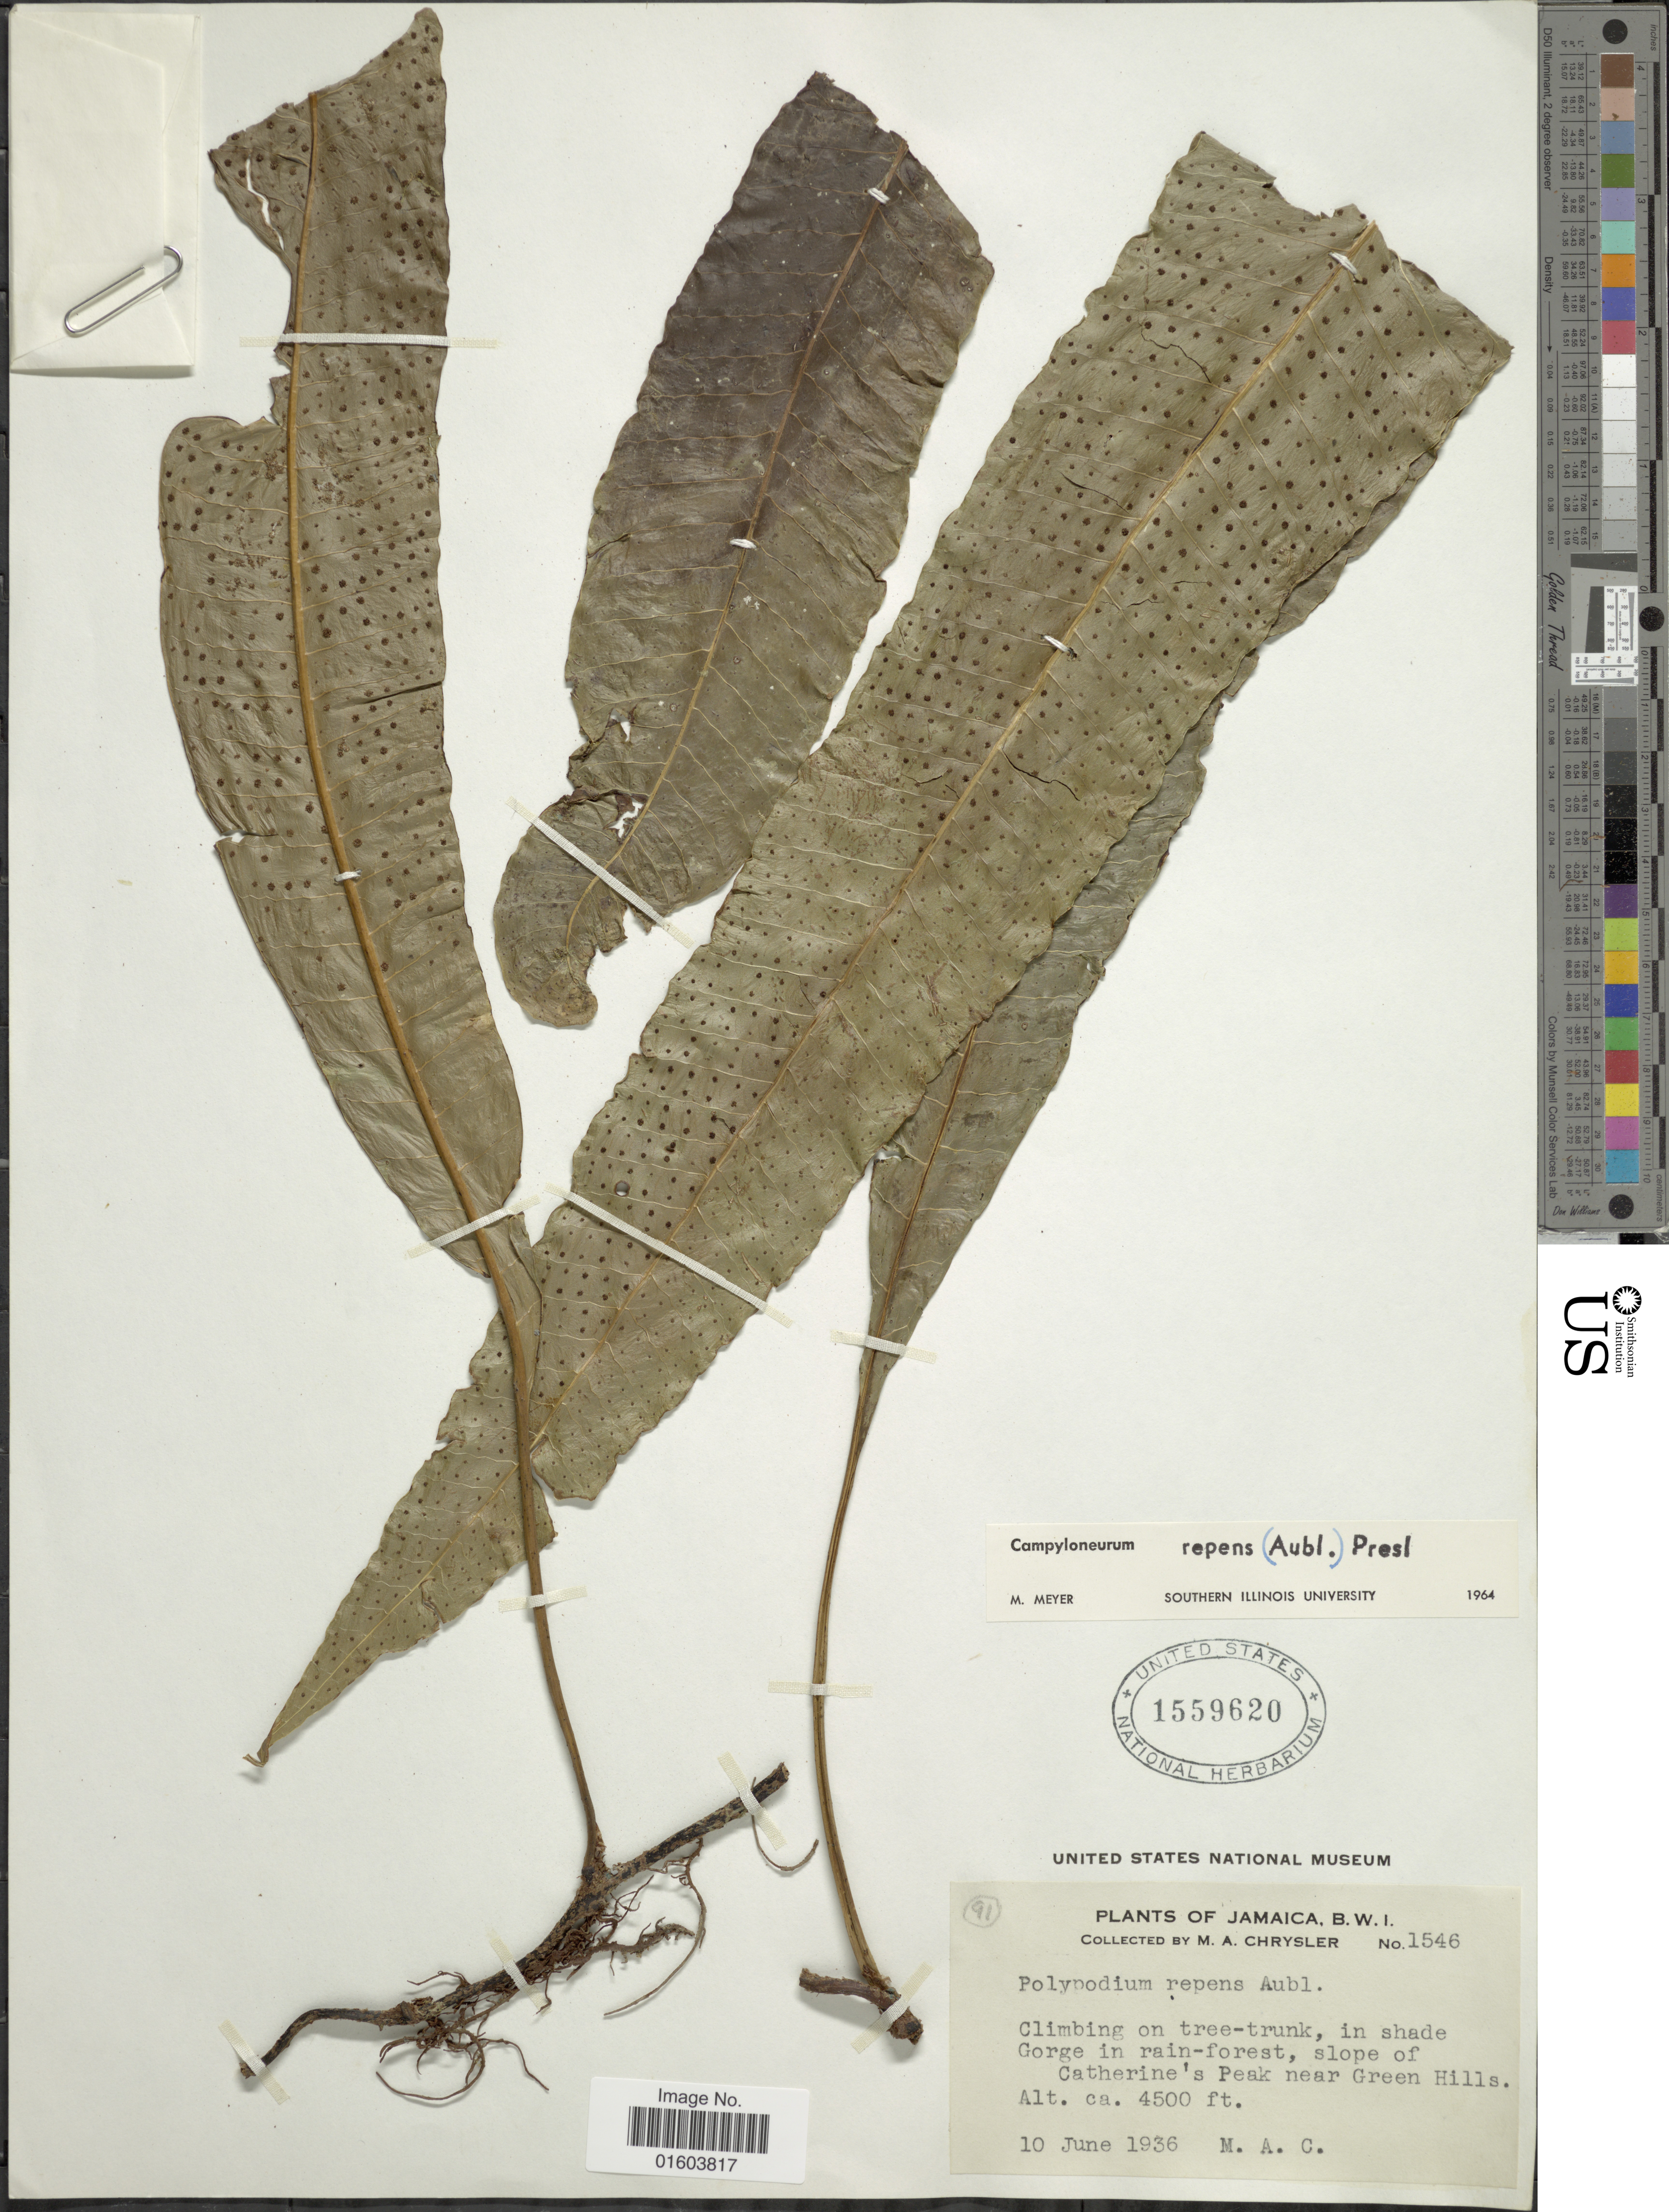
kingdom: Plantae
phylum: Tracheophyta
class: Polypodiopsida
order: Polypodiales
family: Polypodiaceae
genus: Campyloneurum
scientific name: Campyloneurum repens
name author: (Aubl.) C. Presl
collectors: M. A. Chrysler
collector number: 1546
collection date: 1936-06-10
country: Jamaica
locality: Jamaica, B.W.I., shade Gorge in rain-forest, slope of Catherine's Peak near Green Hills.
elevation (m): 1372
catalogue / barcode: US 1559620